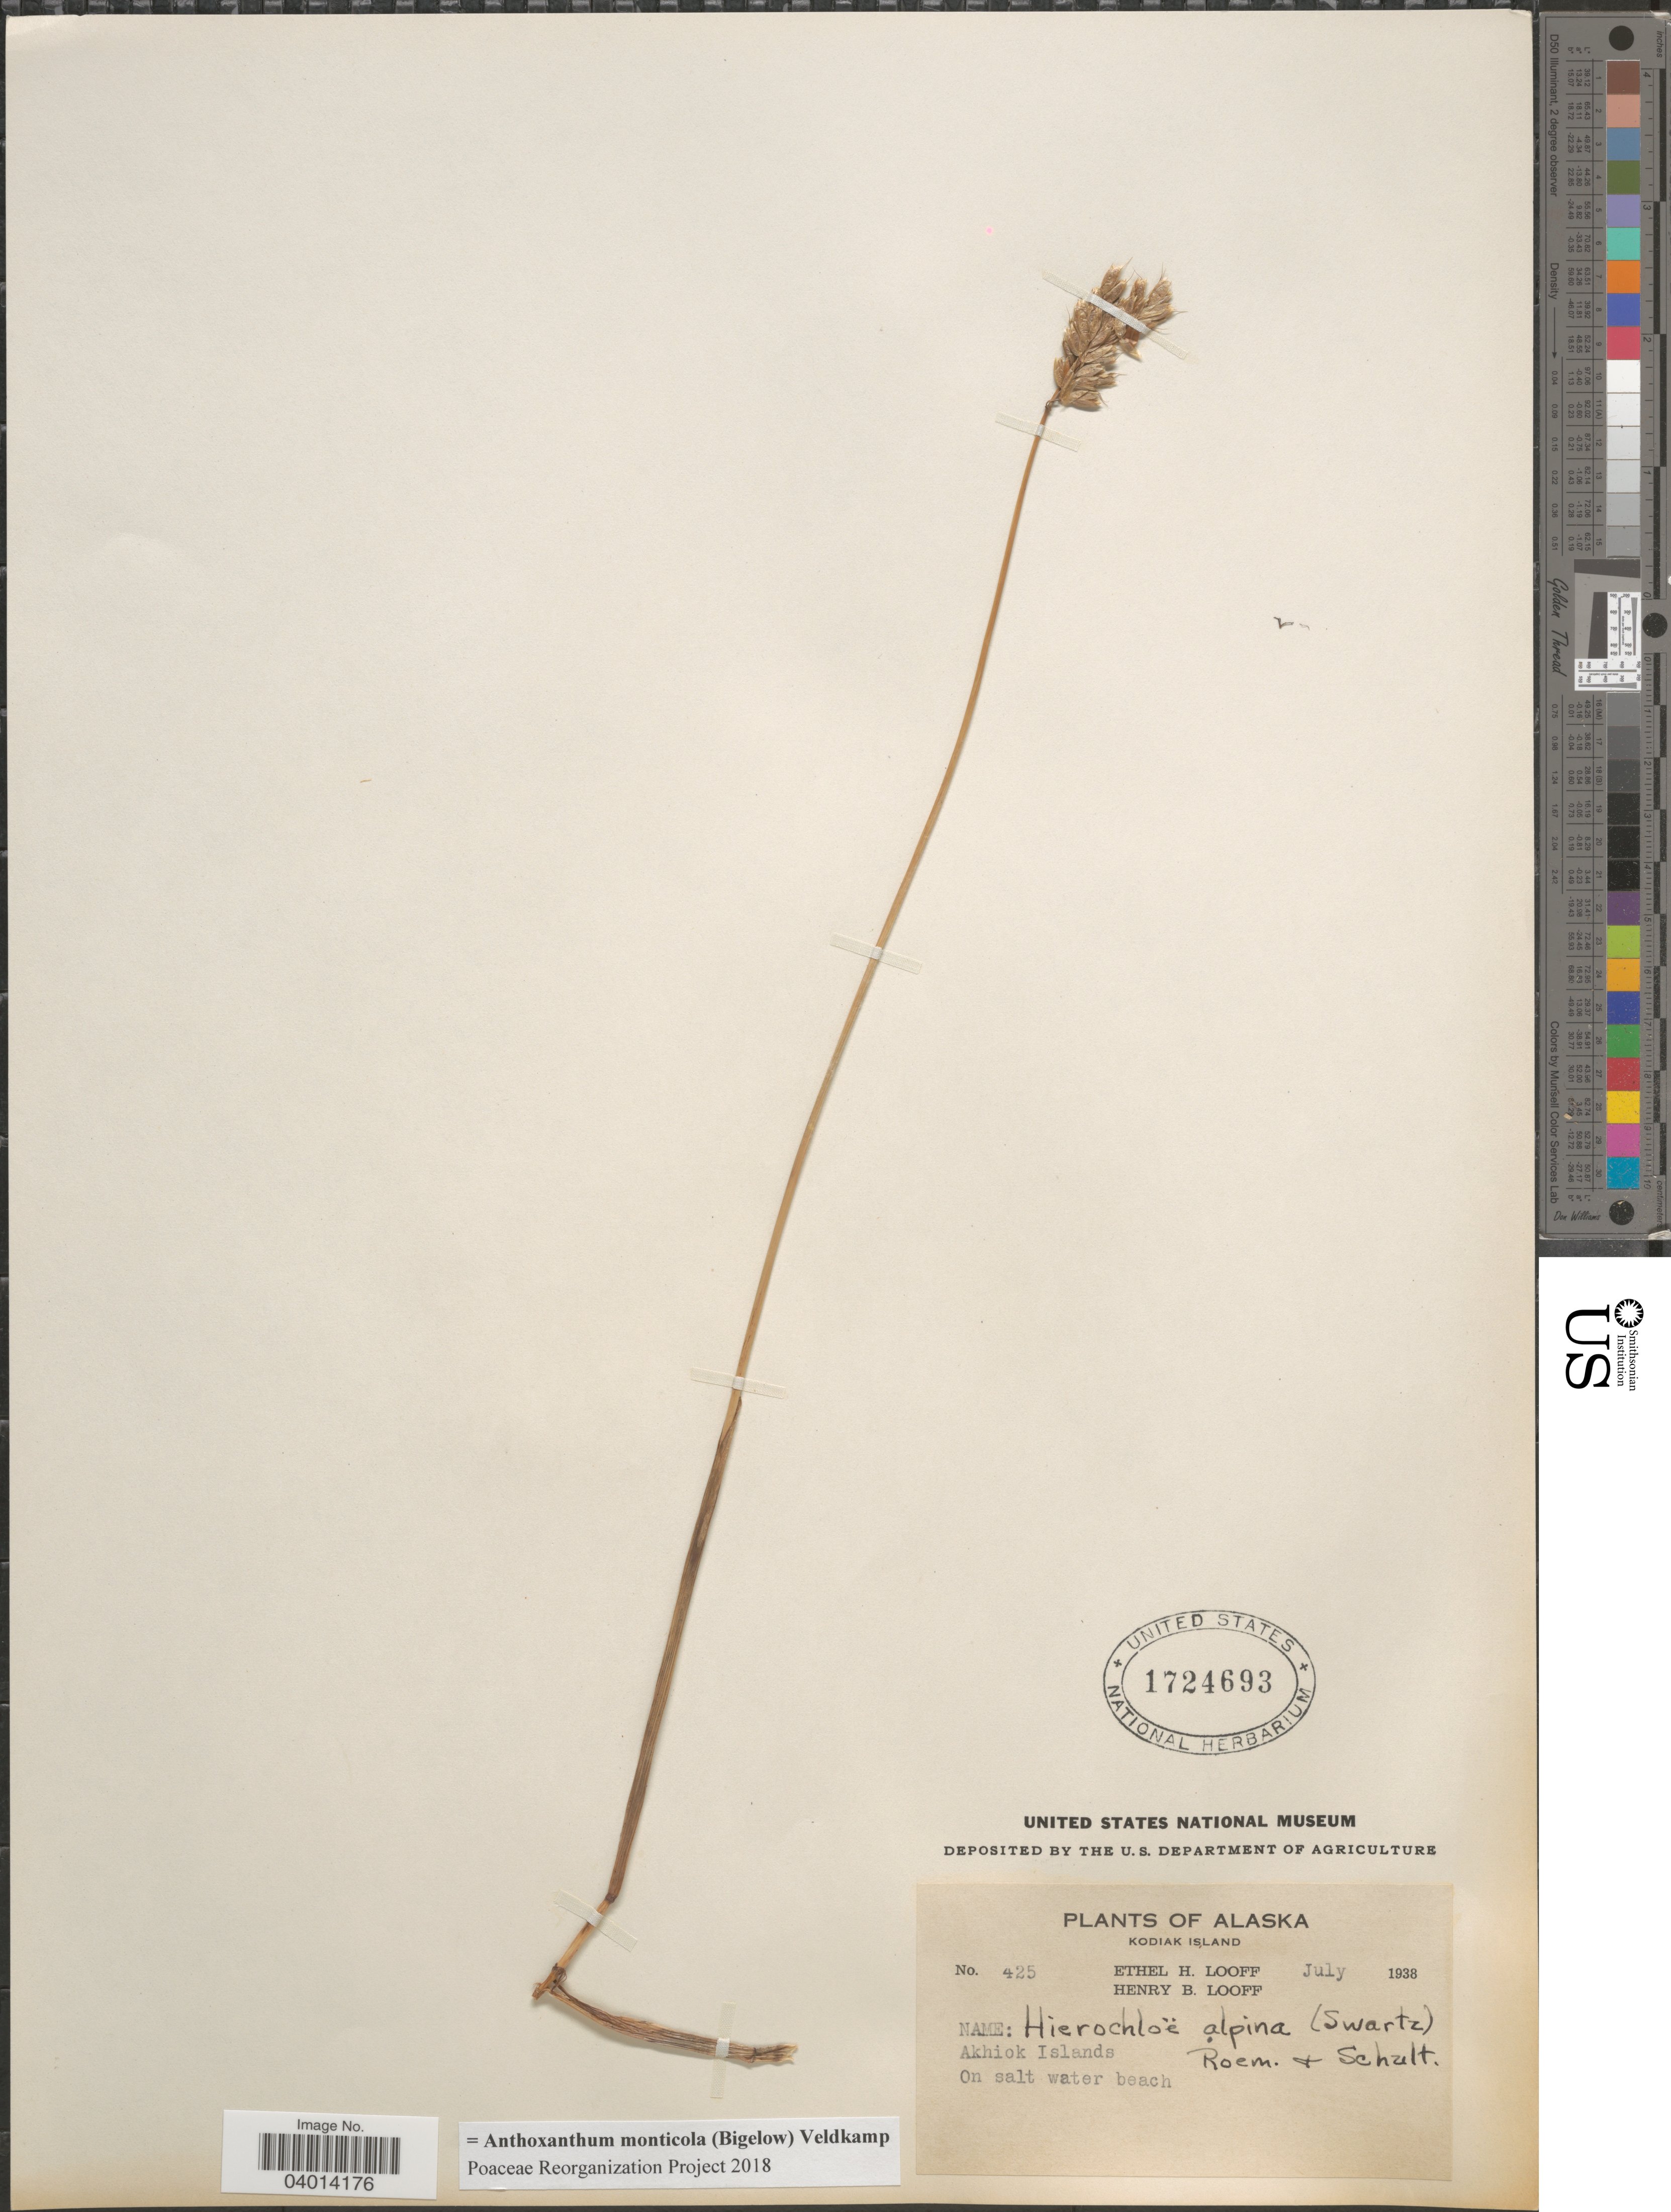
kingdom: Plantae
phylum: Tracheophyta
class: Liliopsida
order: Poales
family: Poaceae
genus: Anthoxanthum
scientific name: Anthoxanthum monticola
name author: (Bigelow) Veldkamp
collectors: E. Looff & H. Looff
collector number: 425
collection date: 1938-07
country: United States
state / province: Alaska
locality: Kodiak Island. Akhiok Islands.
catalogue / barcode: US 1724693